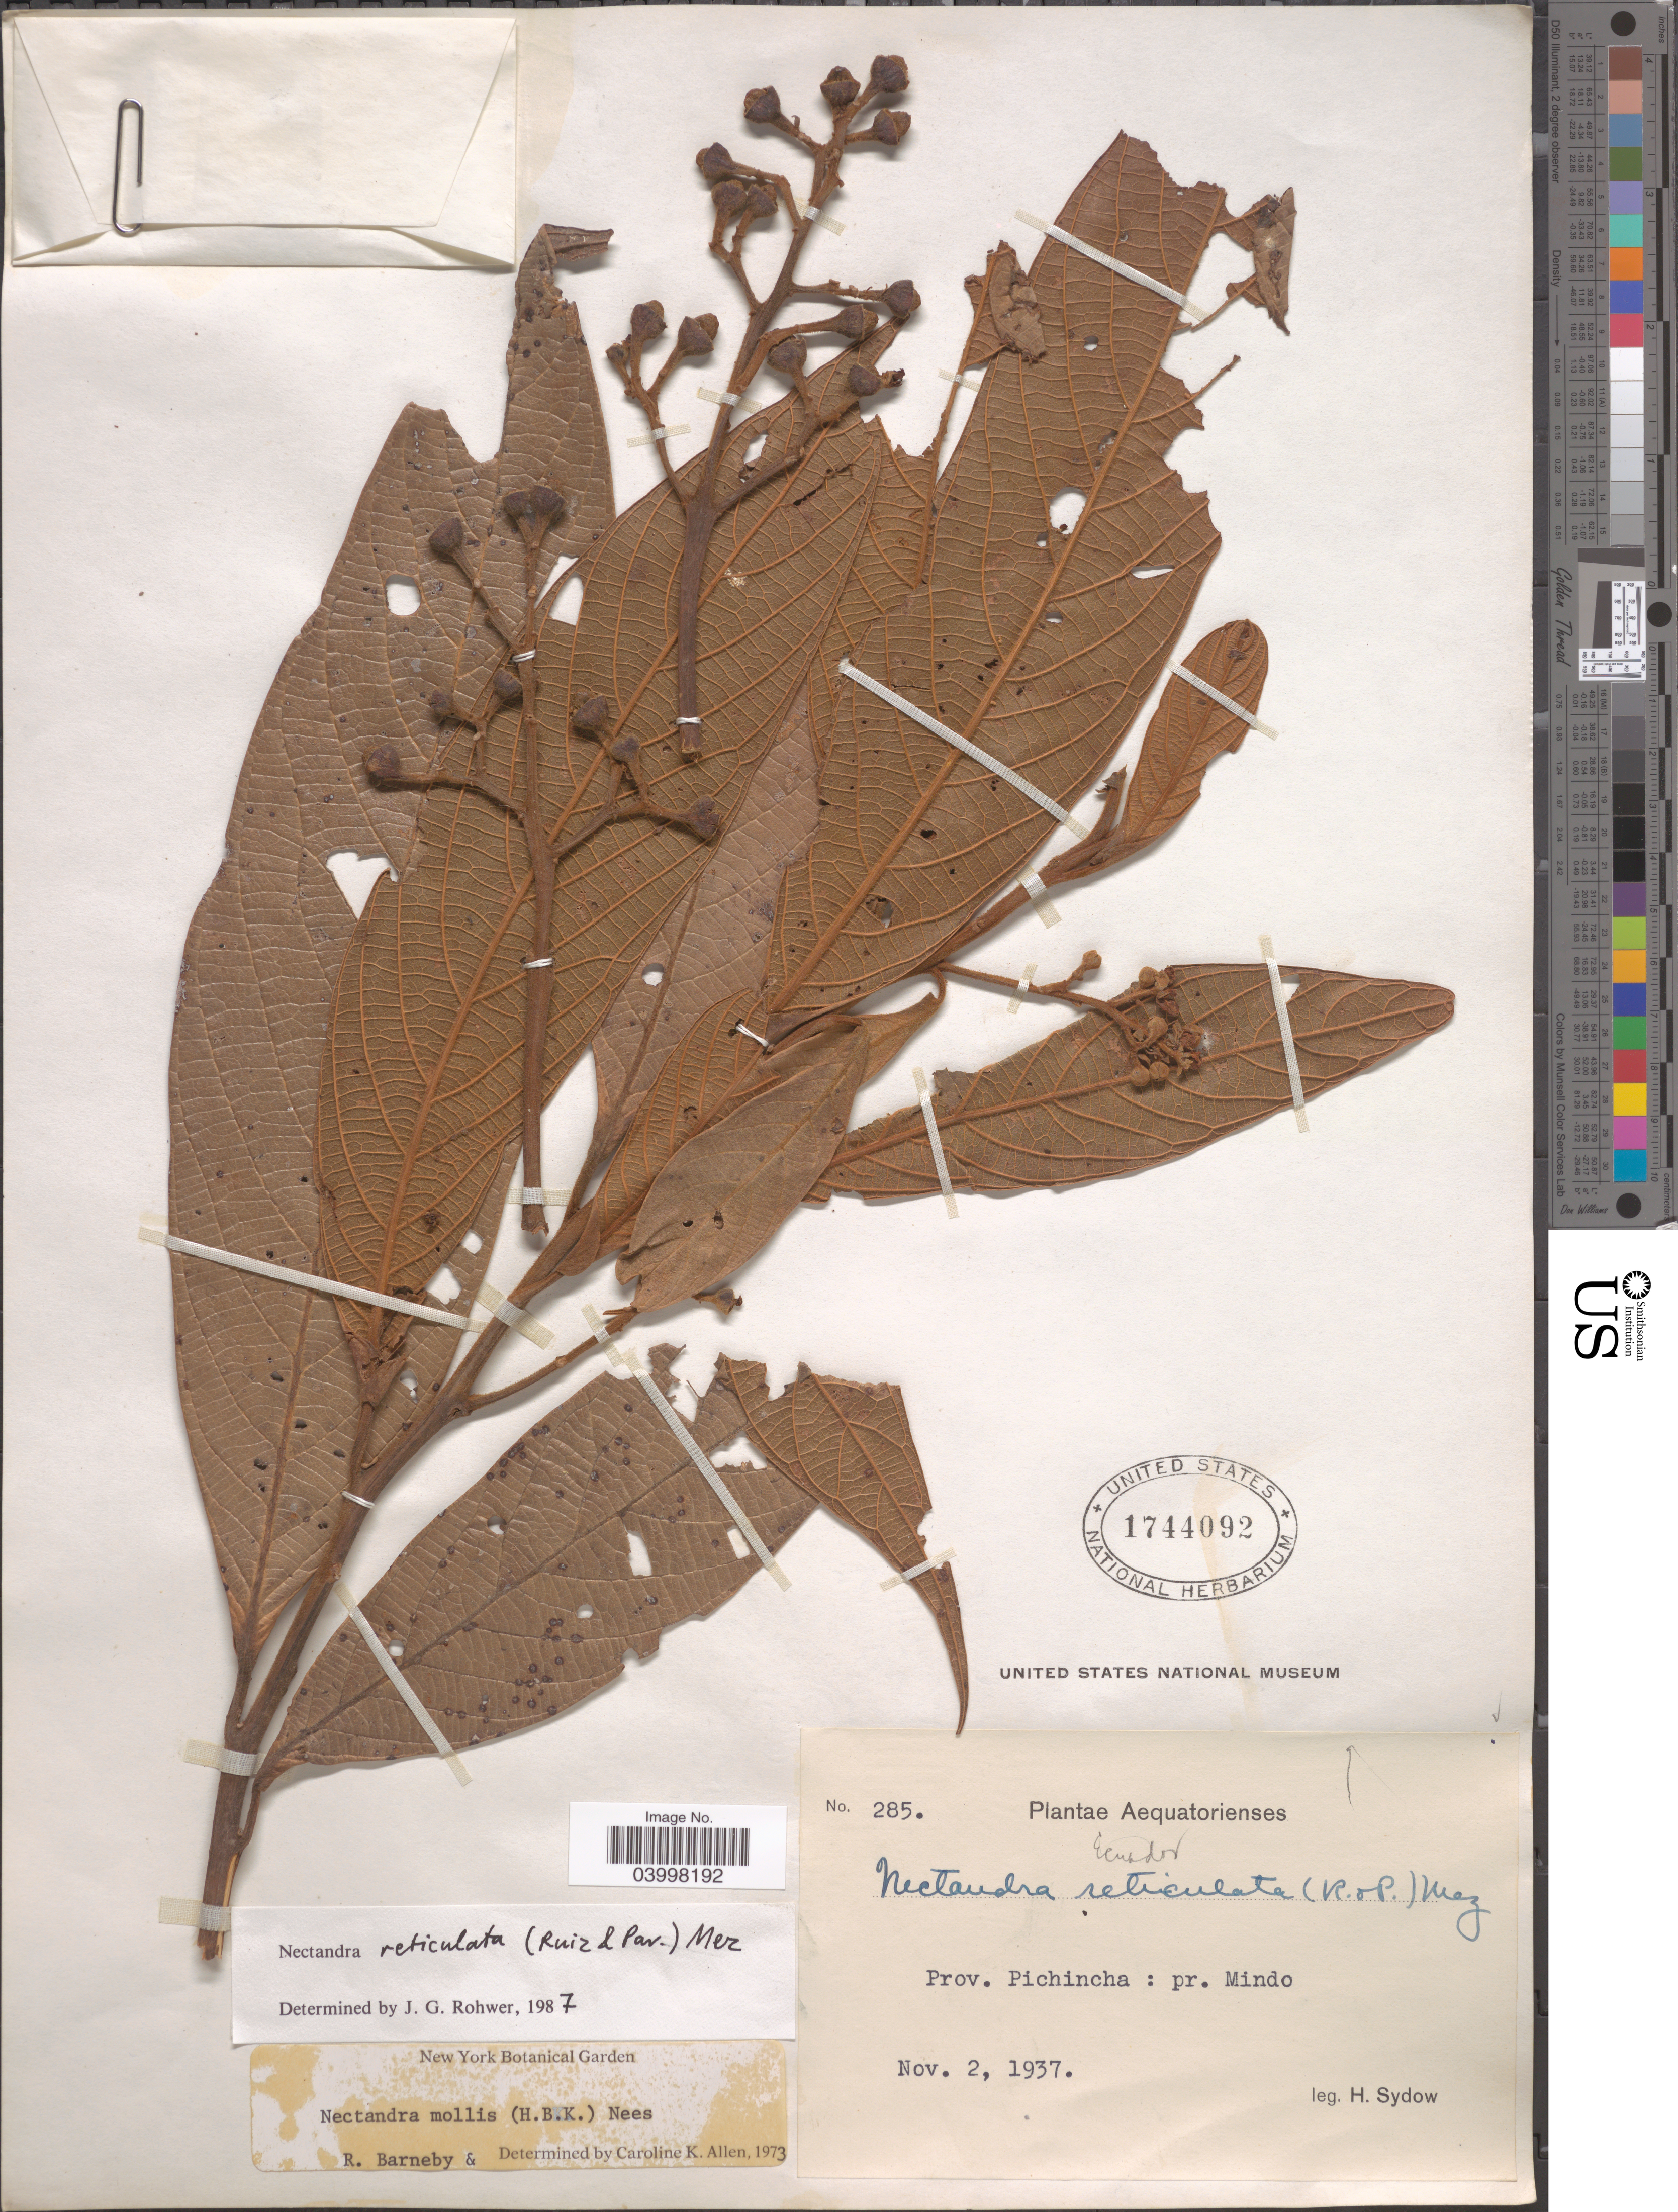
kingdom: Plantae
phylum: Tracheophyta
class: Magnoliopsida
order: Laurales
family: Lauraceae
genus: Nectandra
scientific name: Nectandra reticulata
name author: (Ruiz & Pav.) Mez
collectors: H. Sydow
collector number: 285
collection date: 1937-11-02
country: Ecuador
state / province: Pichincha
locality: Pr. Mindo.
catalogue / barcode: US 1744092